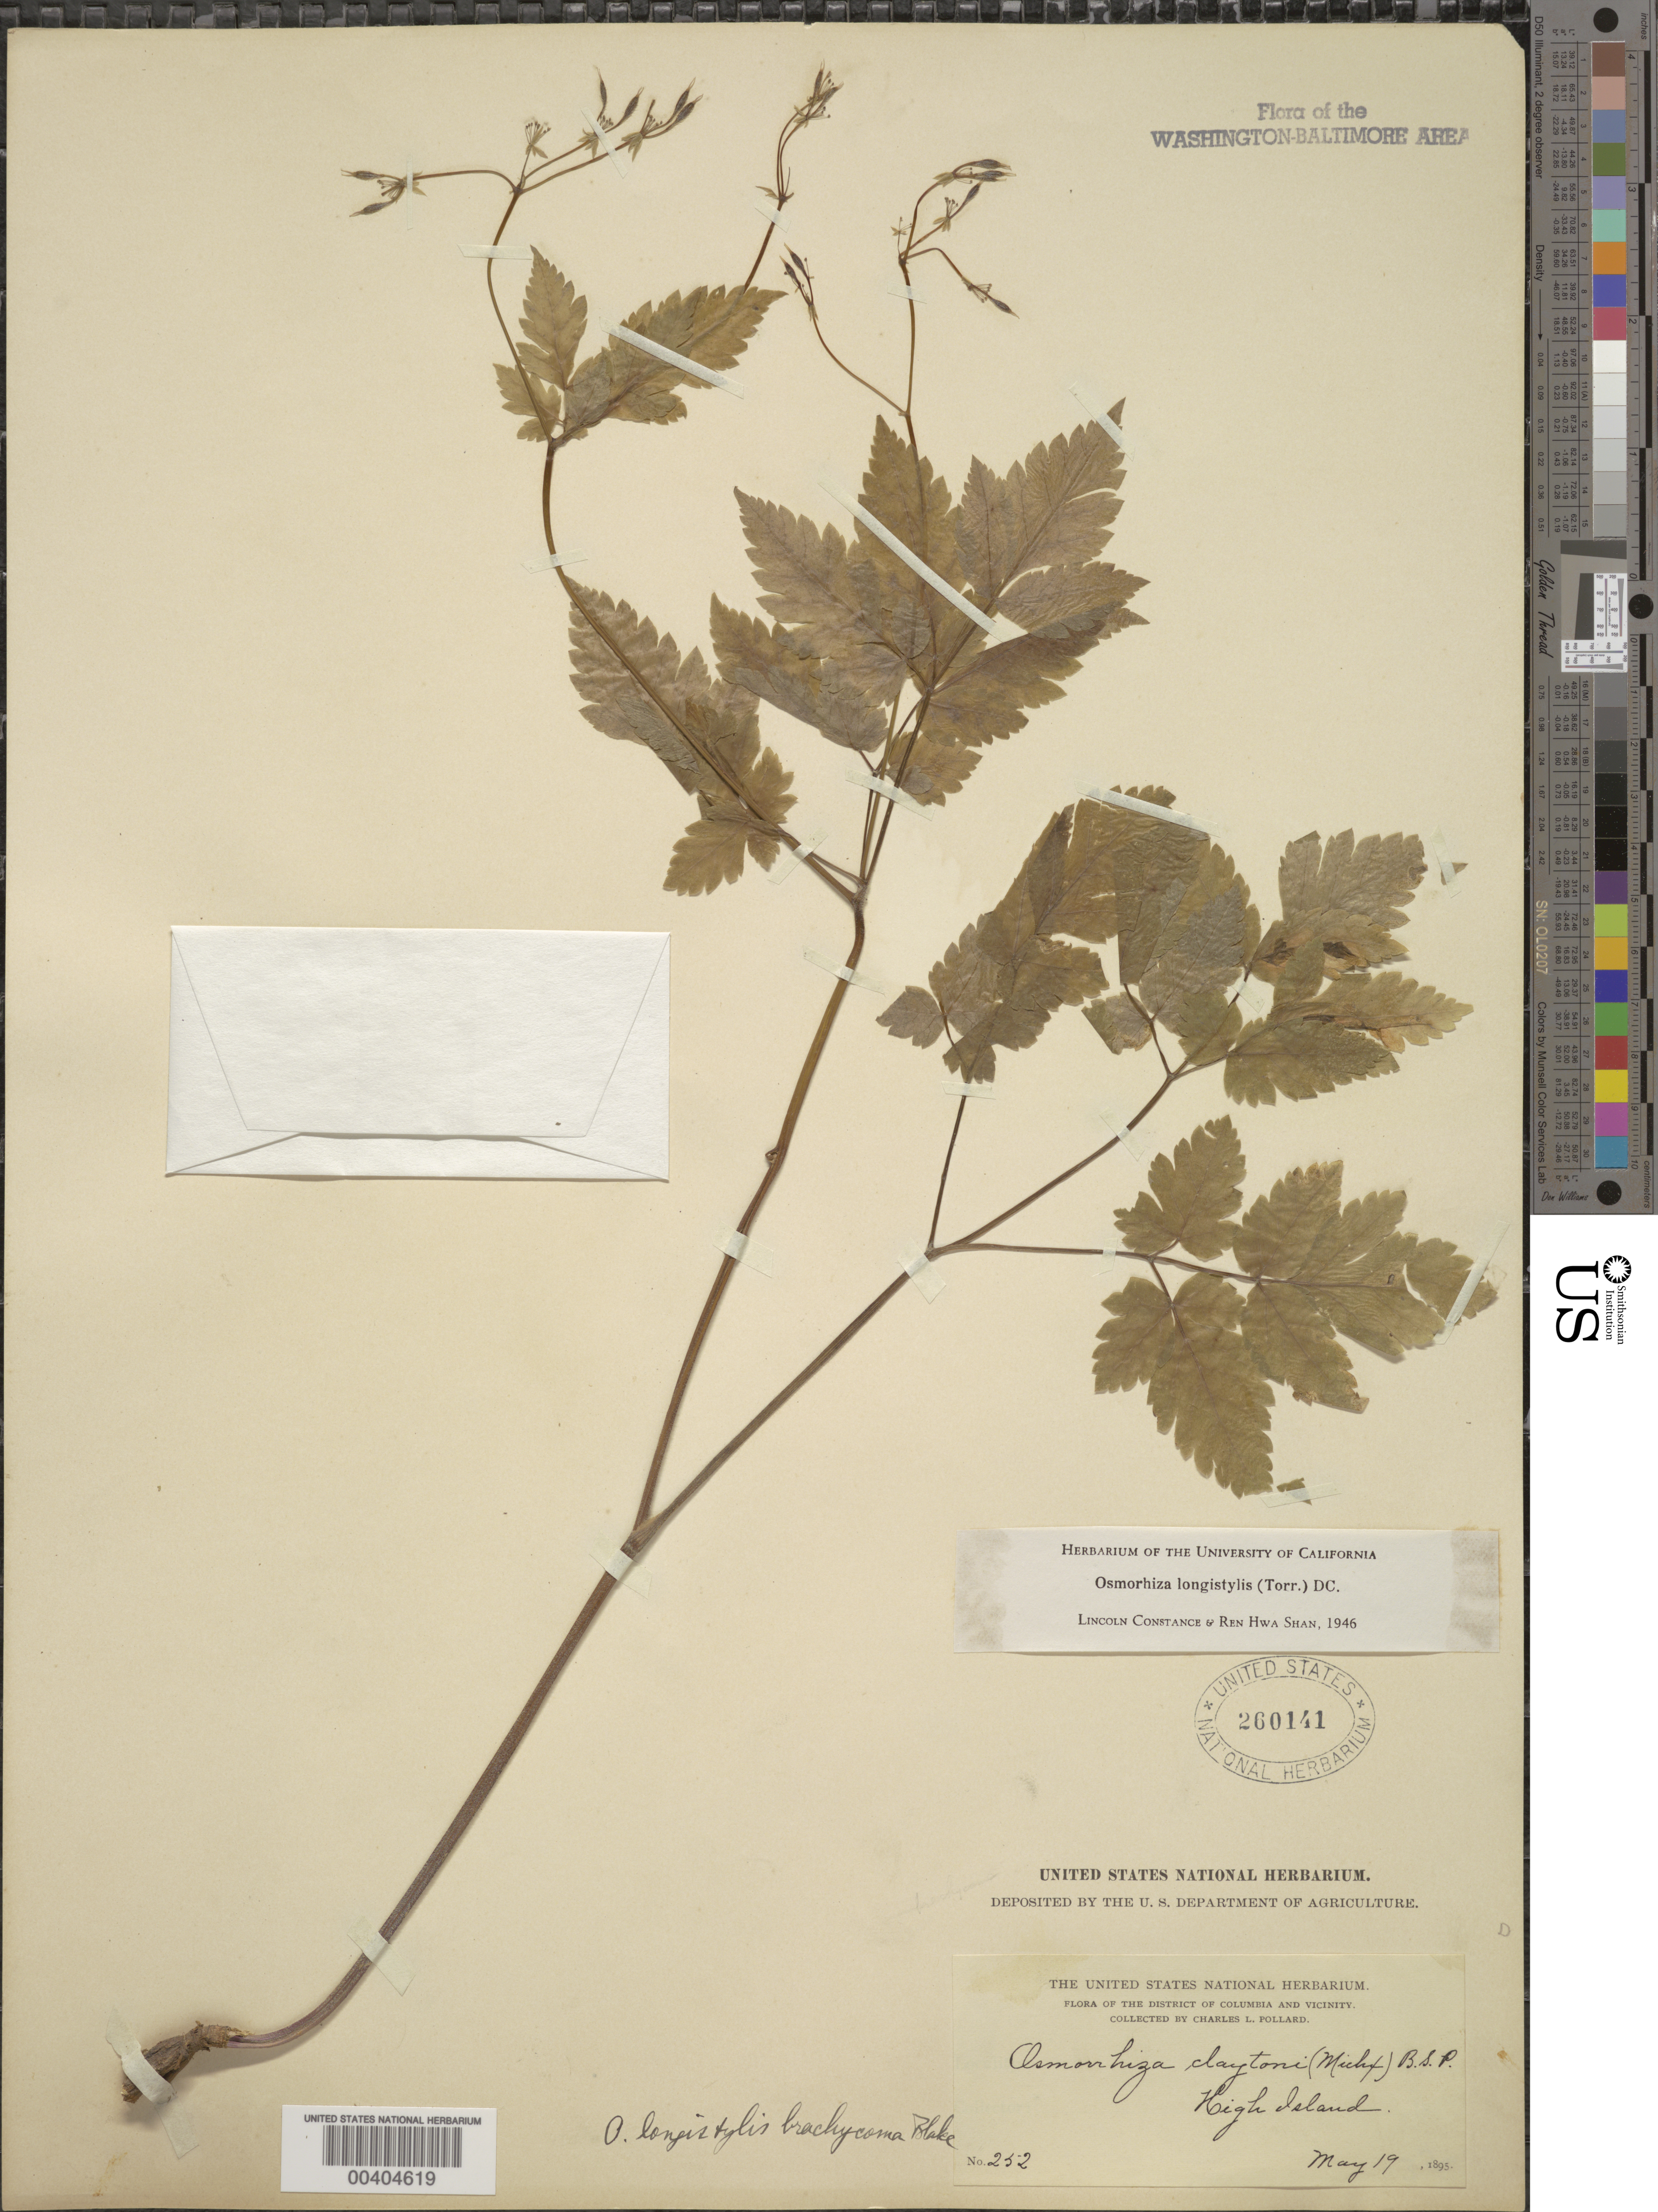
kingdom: Plantae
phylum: Tracheophyta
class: Magnoliopsida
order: Apiales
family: Apiaceae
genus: Osmorhiza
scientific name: Osmorhiza longistylis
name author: (Torr.) DC.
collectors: C. L. Pollard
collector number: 252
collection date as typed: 19 May 1895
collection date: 1895-05-19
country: United States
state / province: Maryland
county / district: Montgomery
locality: High Island C. & O. Canal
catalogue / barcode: US 260141